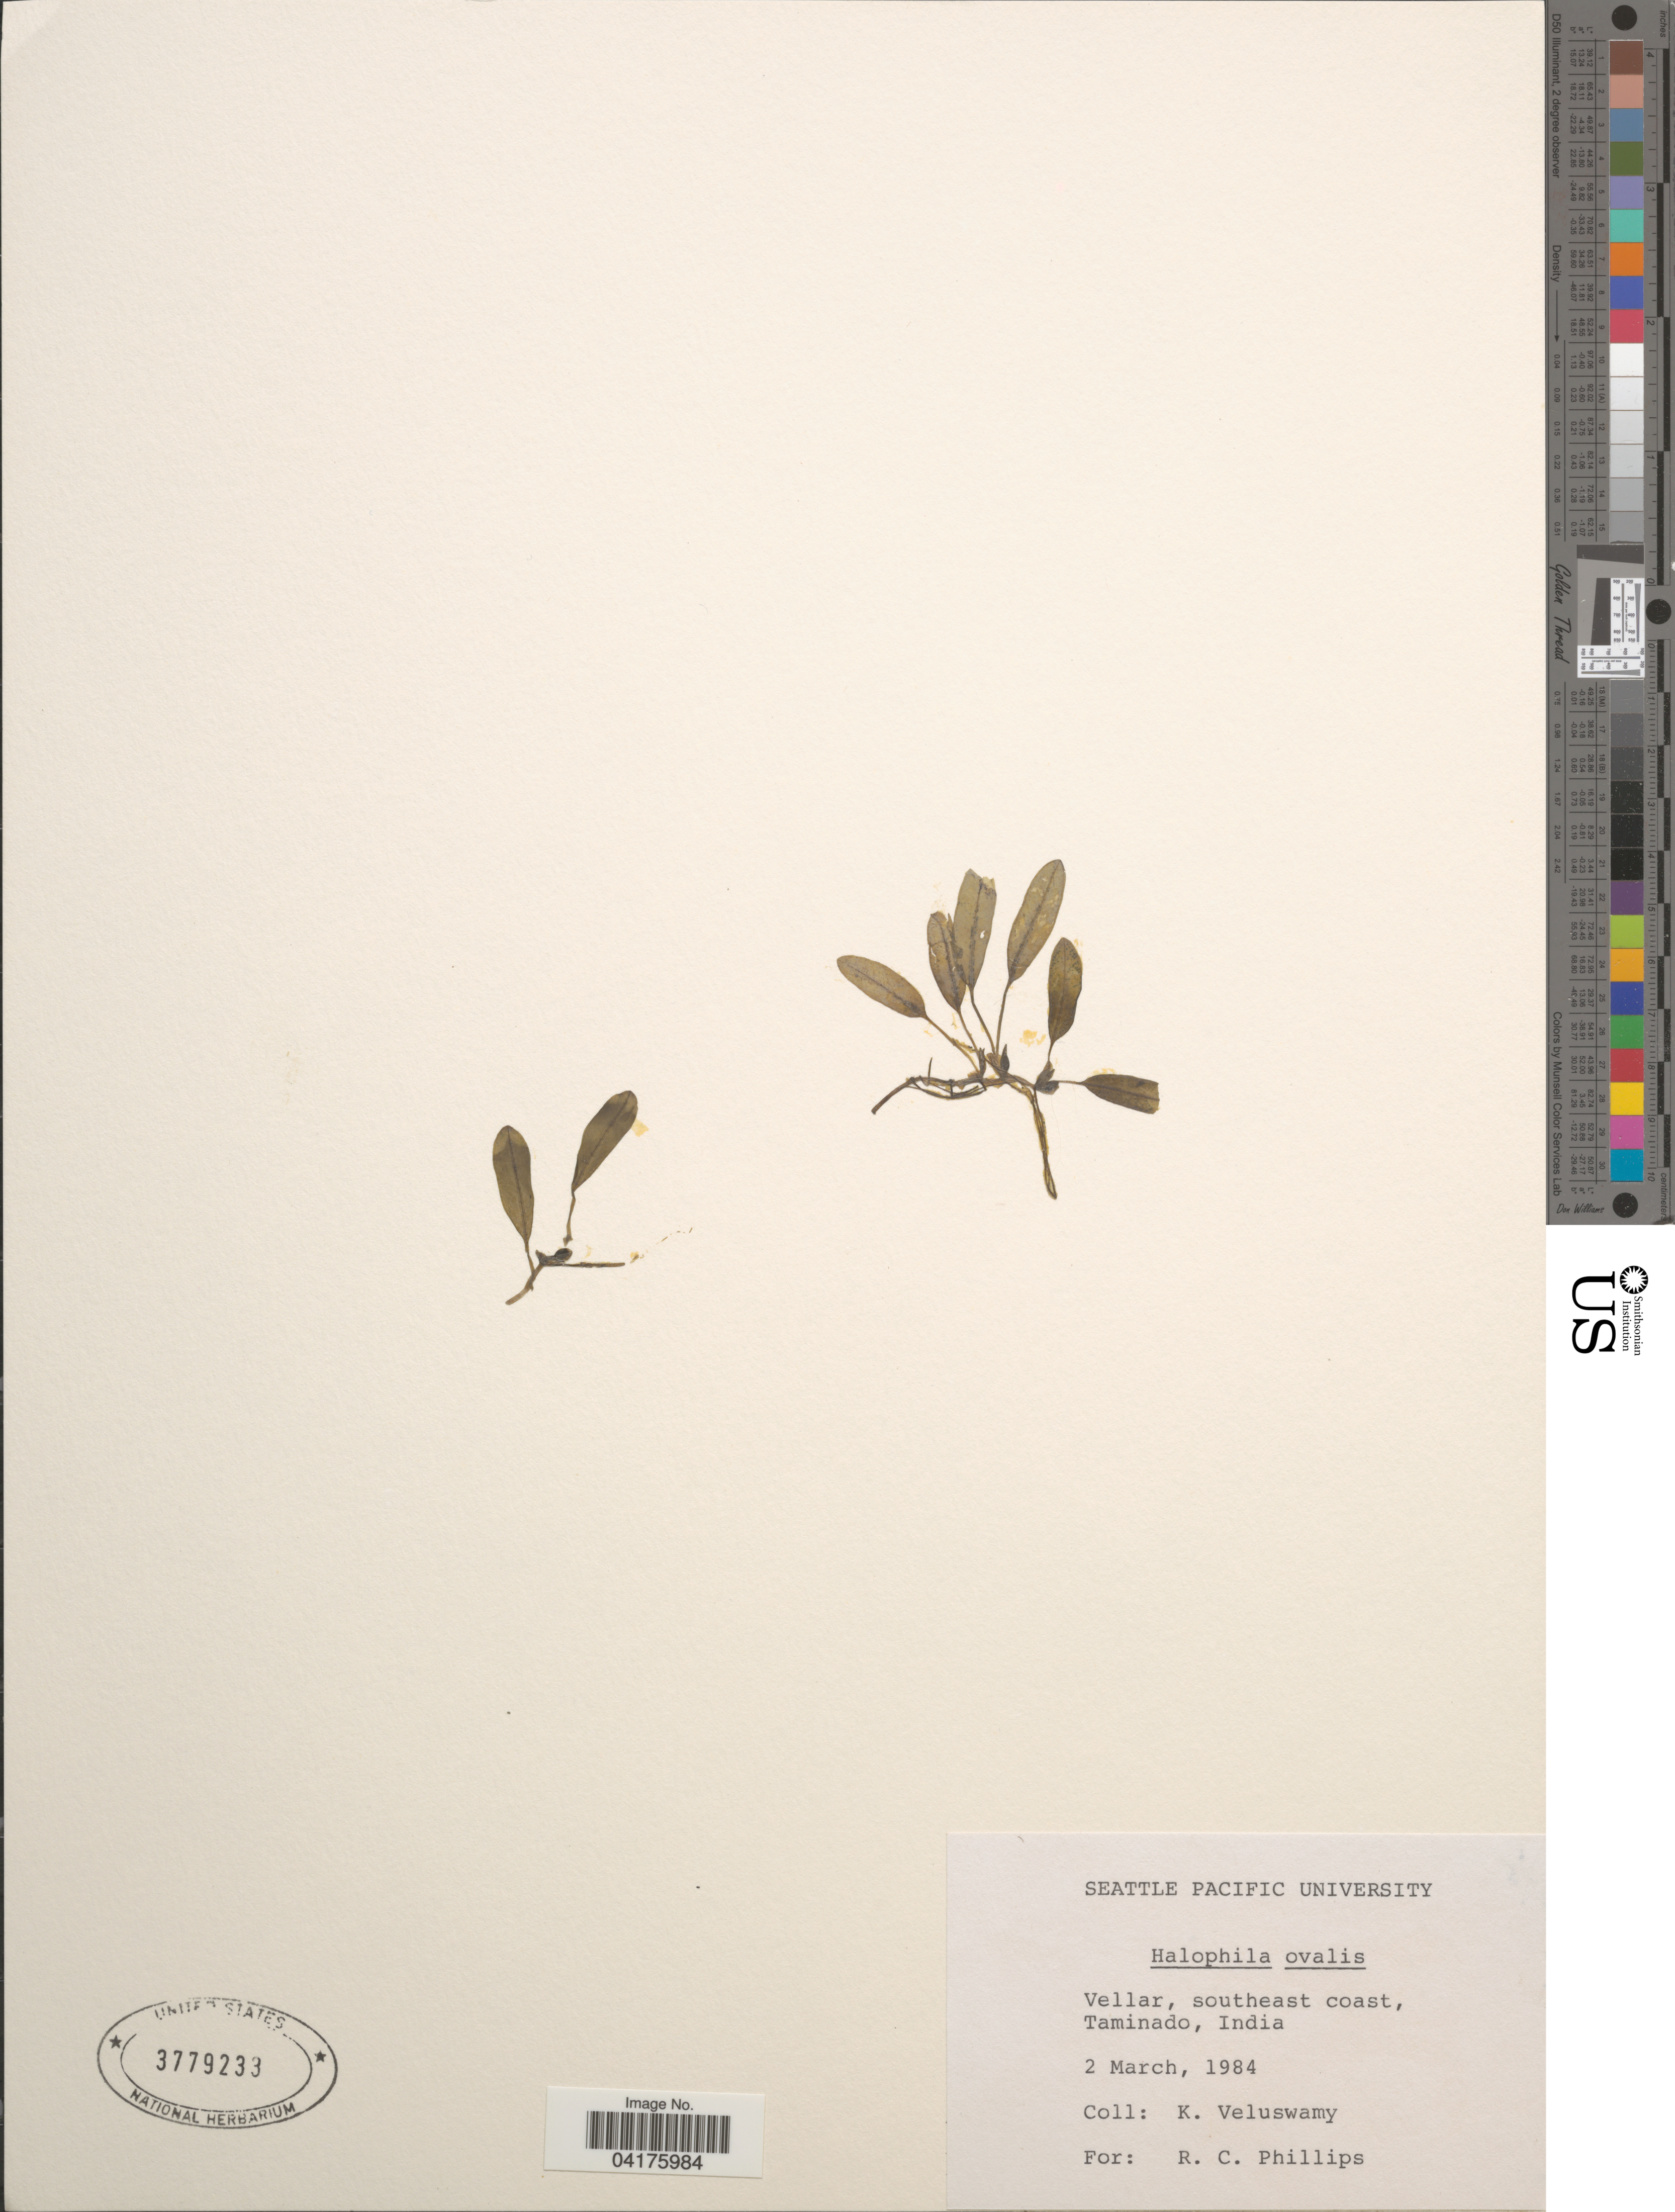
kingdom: Plantae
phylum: Tracheophyta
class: Liliopsida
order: Alismatales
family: Hydrocharitaceae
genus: Halophila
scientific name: Halophila ovalis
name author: (R. Br.) Hook. f.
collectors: K. Veluswamy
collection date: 1984-03-02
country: India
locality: Vellar, southeast coast, Taminado.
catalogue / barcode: US 3779233